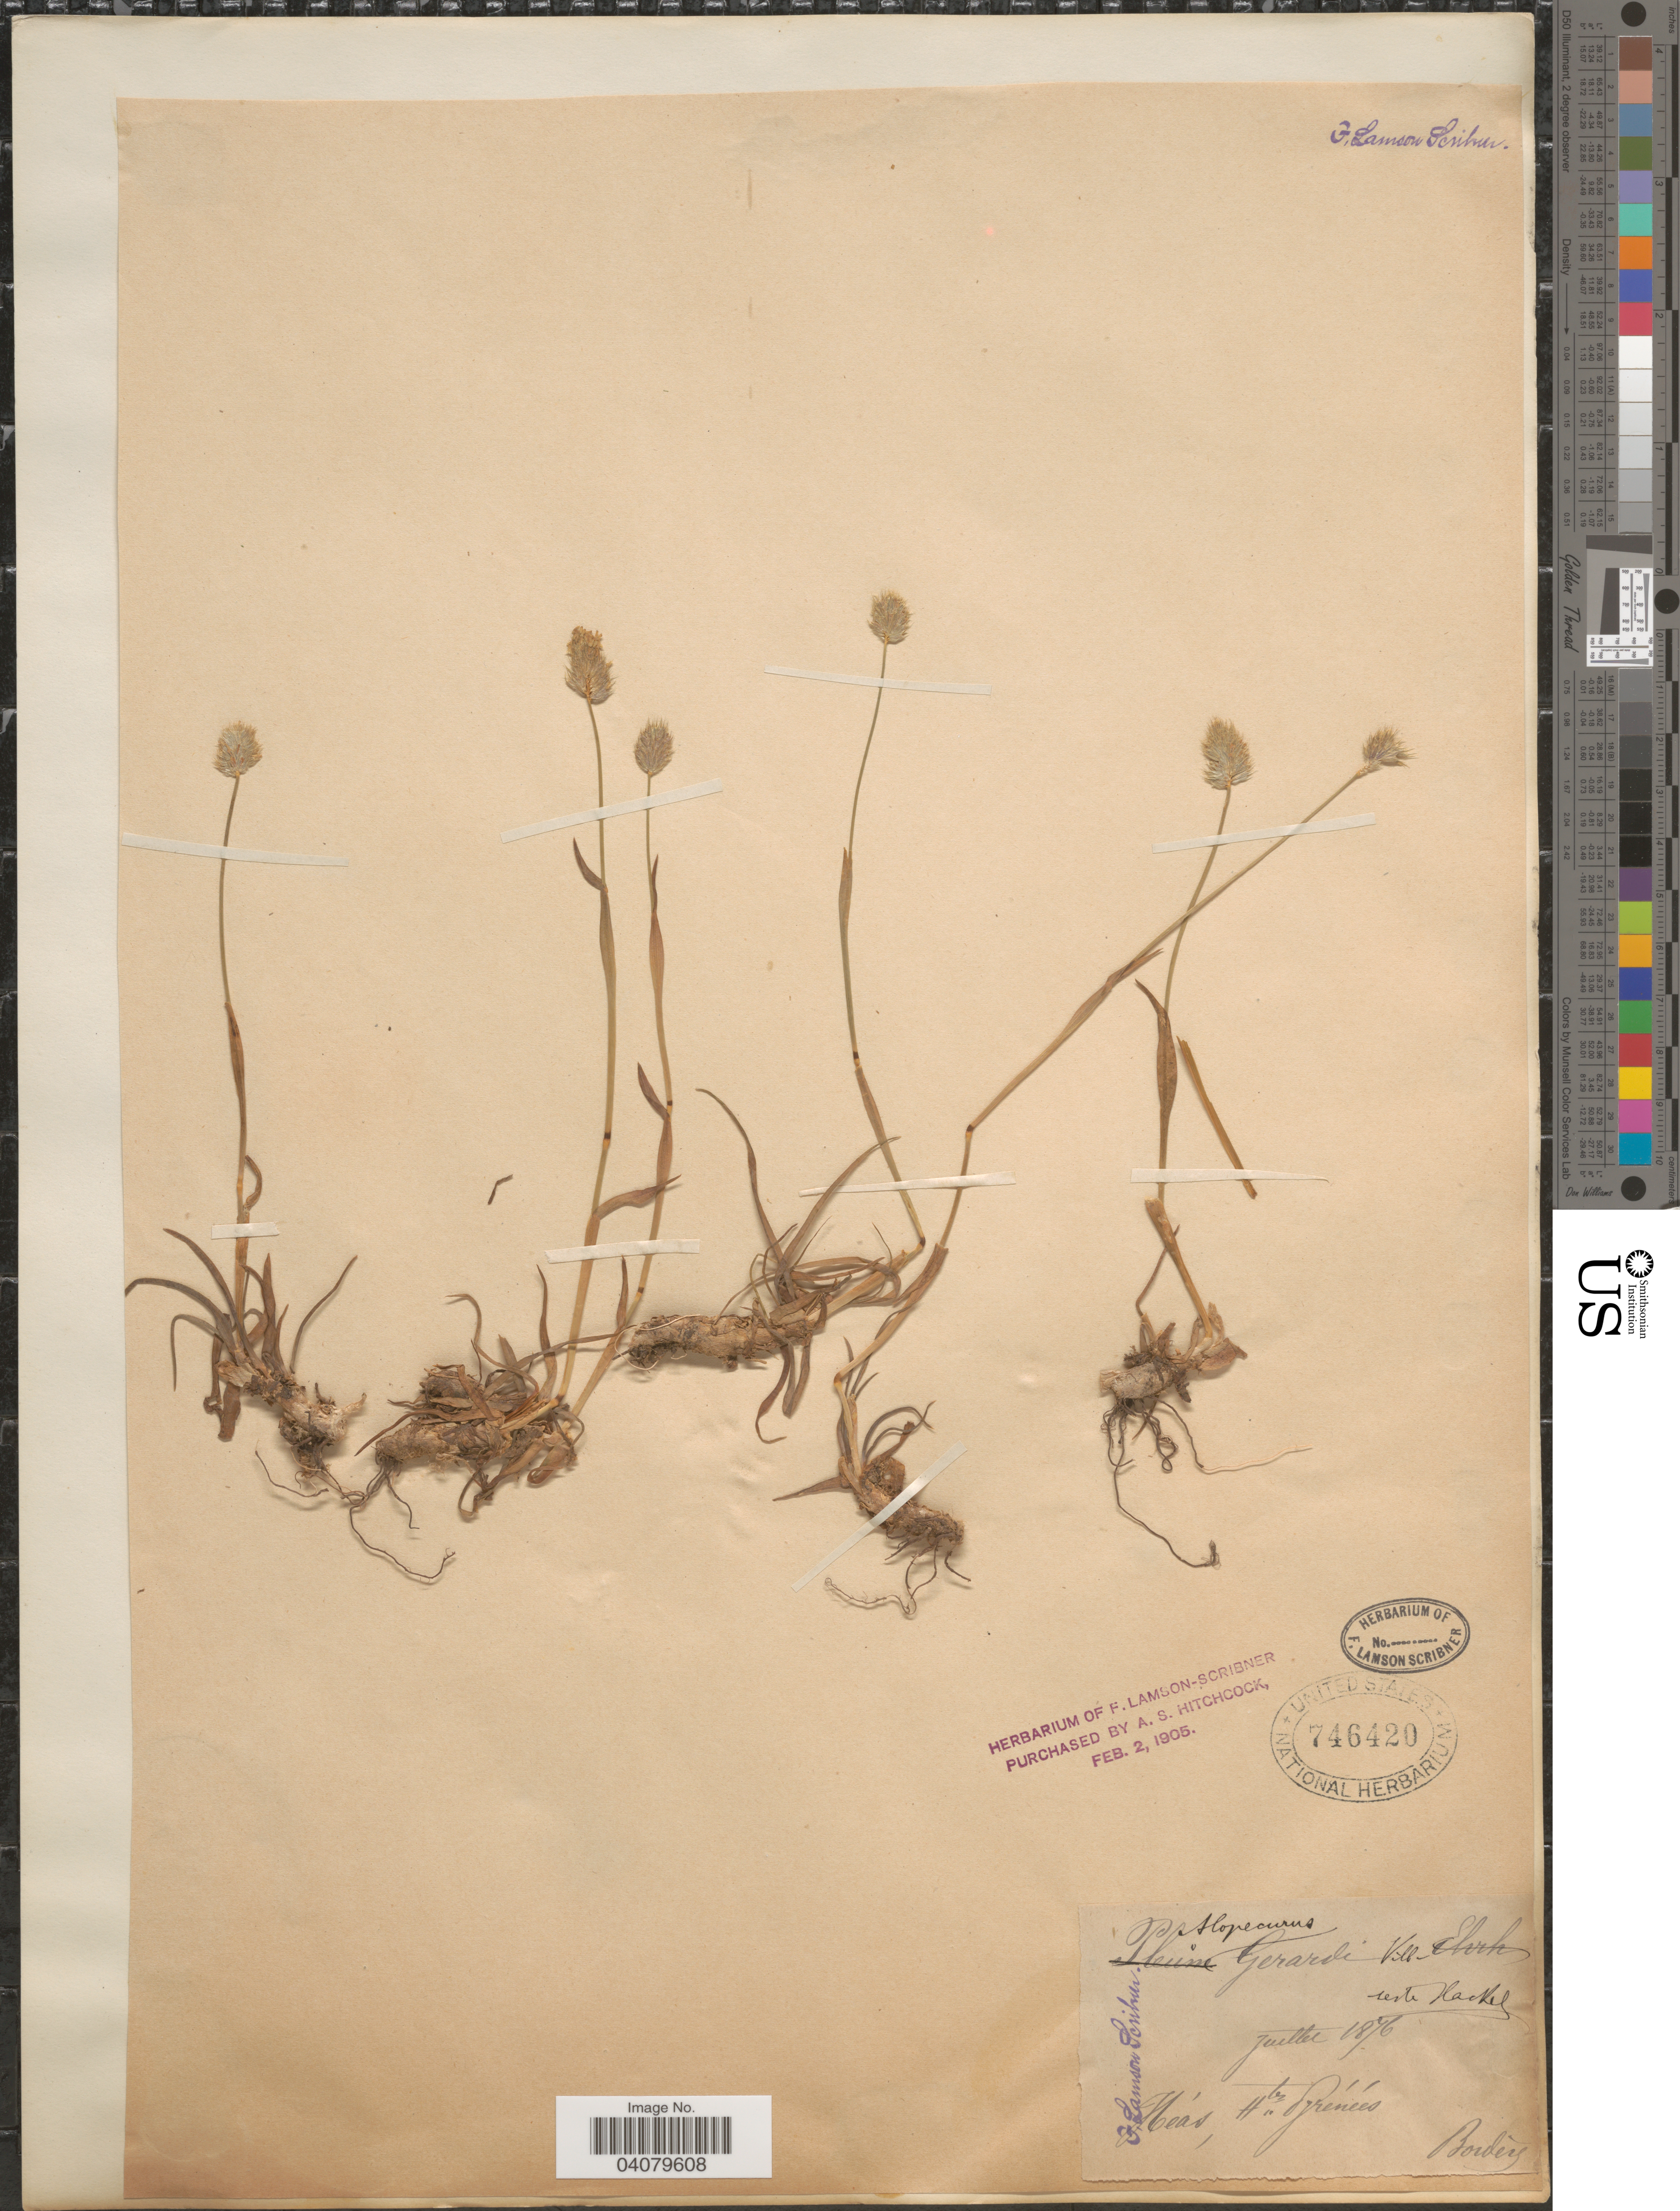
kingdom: Plantae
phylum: Tracheophyta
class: Liliopsida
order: Poales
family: Poaceae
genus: Alopecurus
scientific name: Alopecurus gerardii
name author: (All.) Vill.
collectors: -. Bordère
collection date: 1876-07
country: France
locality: Héas, Htes Pyrénées.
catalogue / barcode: US 746420